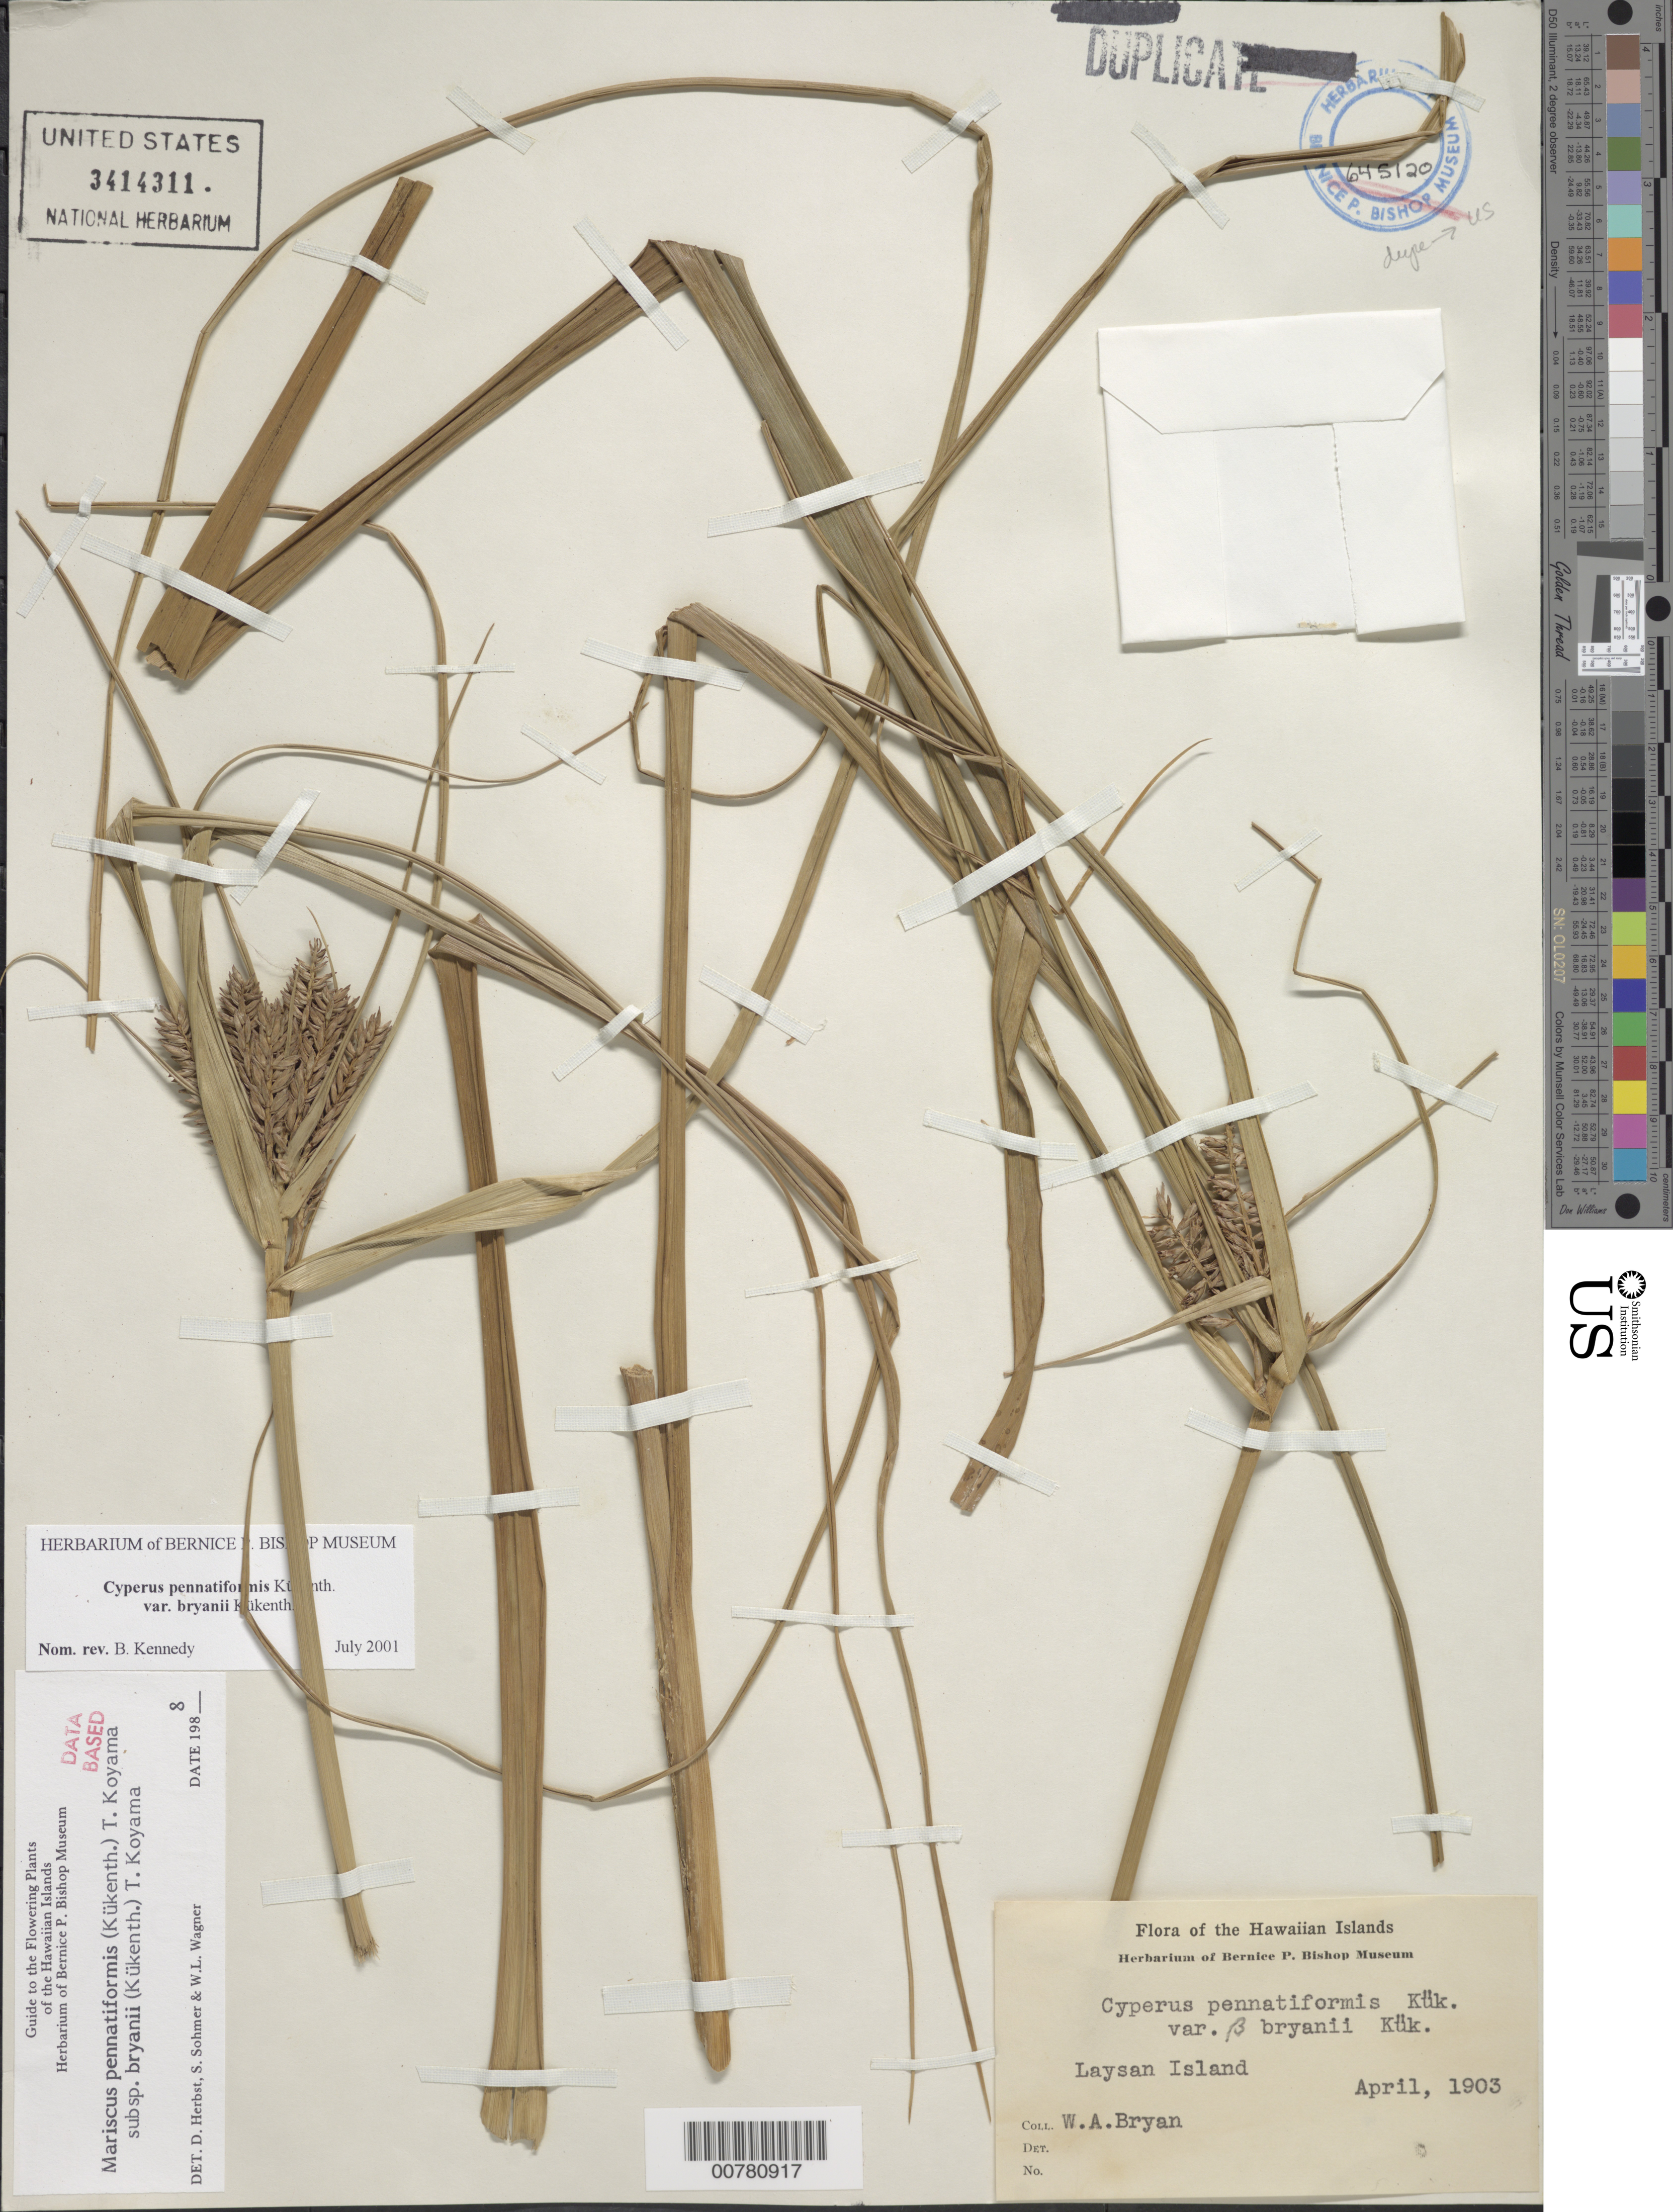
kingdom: Plantae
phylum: Tracheophyta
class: Liliopsida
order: Poales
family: Cyperaceae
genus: Cyperus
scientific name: Cyperus pennatiformis var. bryanii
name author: Kük.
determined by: Kennedy, B.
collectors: W. Bryan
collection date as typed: Apr 1903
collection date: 1903-04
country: United States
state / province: Hawaii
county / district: Honolulu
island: Laysan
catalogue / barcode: US 3414311